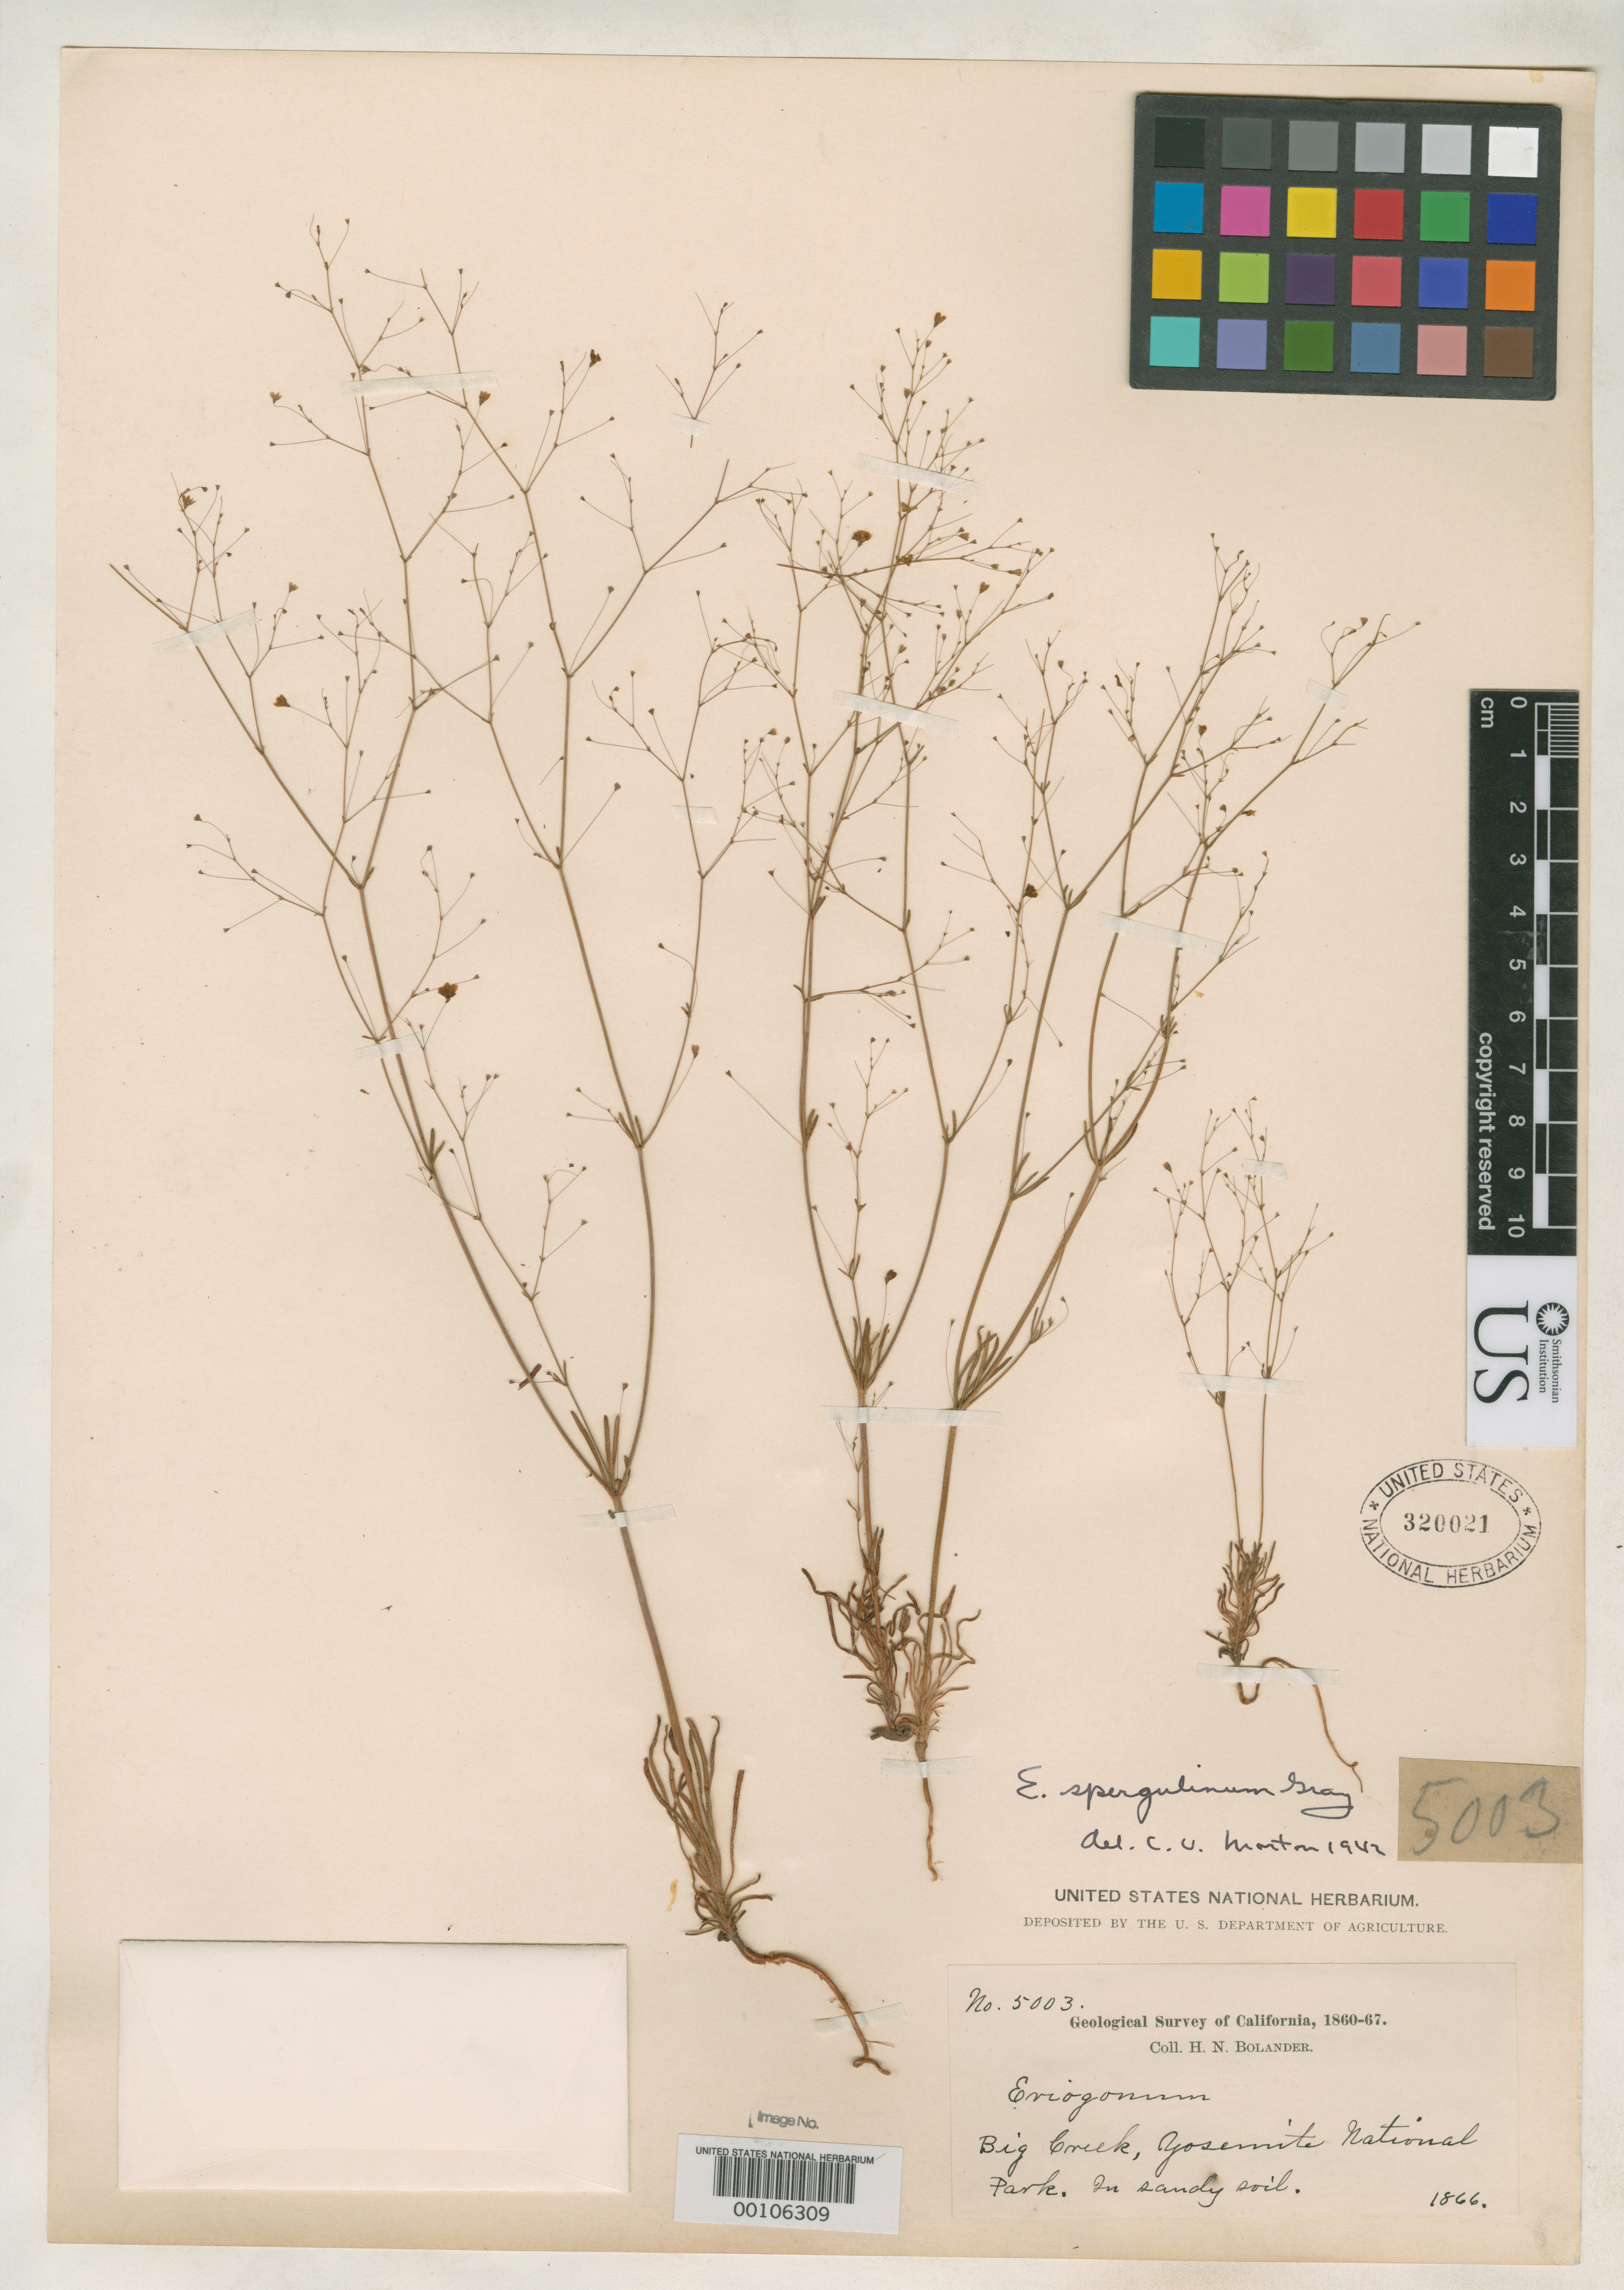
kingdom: Plantae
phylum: Tracheophyta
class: Magnoliopsida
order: Caryophyllales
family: Polygonaceae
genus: Eriogonum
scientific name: Eriogonum spergulinum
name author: A. Gray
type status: Isotype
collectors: H. Bolander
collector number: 5003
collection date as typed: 1866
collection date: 1866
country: United States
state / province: California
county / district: Mariposa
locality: Banks of Big Creek below Mariposa Big Tree Grove.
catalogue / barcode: US 320021